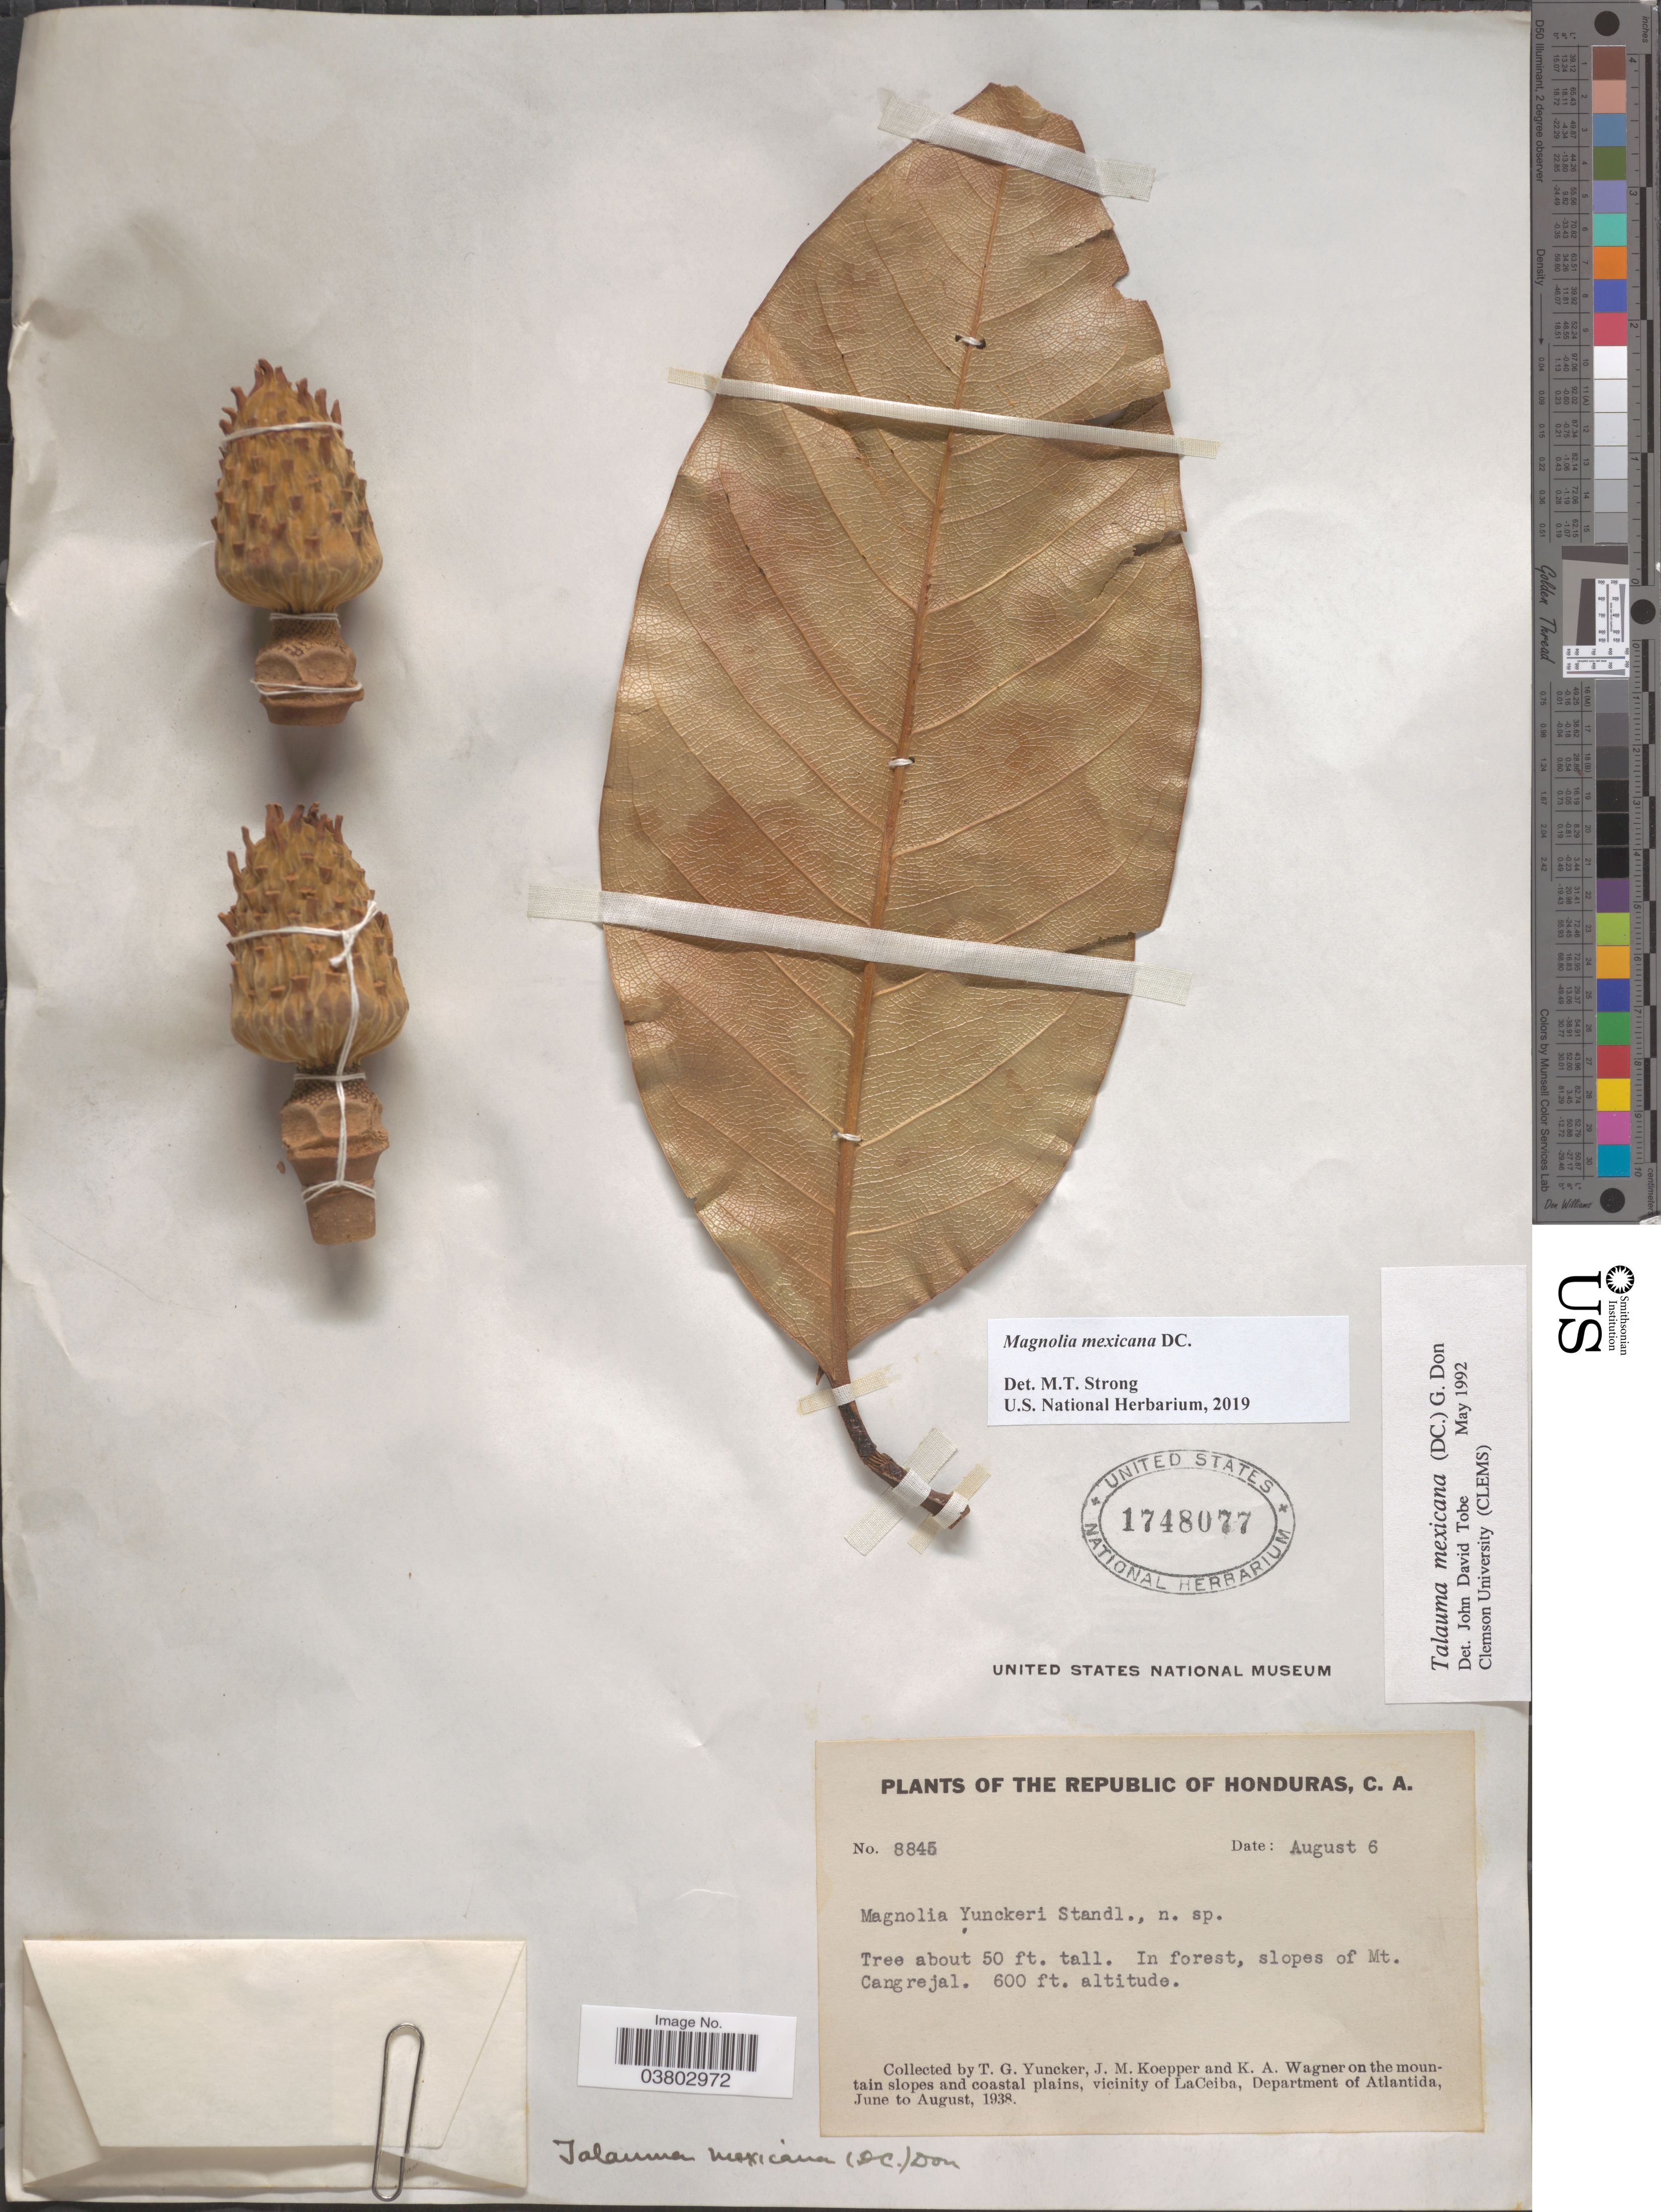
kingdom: Plantae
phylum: Tracheophyta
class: Magnoliopsida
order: Magnoliales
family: Magnoliaceae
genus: Magnolia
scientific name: Magnolia mexicana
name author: DC.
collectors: T. G. Yuncker, J. M. Koepper & K. A. Wagner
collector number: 8845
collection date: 1938-08-06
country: Honduras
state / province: Atlantida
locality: In forest, slopes of Mt. Cangrejal. On the mountain slopes and coastal plains, vicinity of LaCeiba, Department of Atlantida.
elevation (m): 183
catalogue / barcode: US 1748077